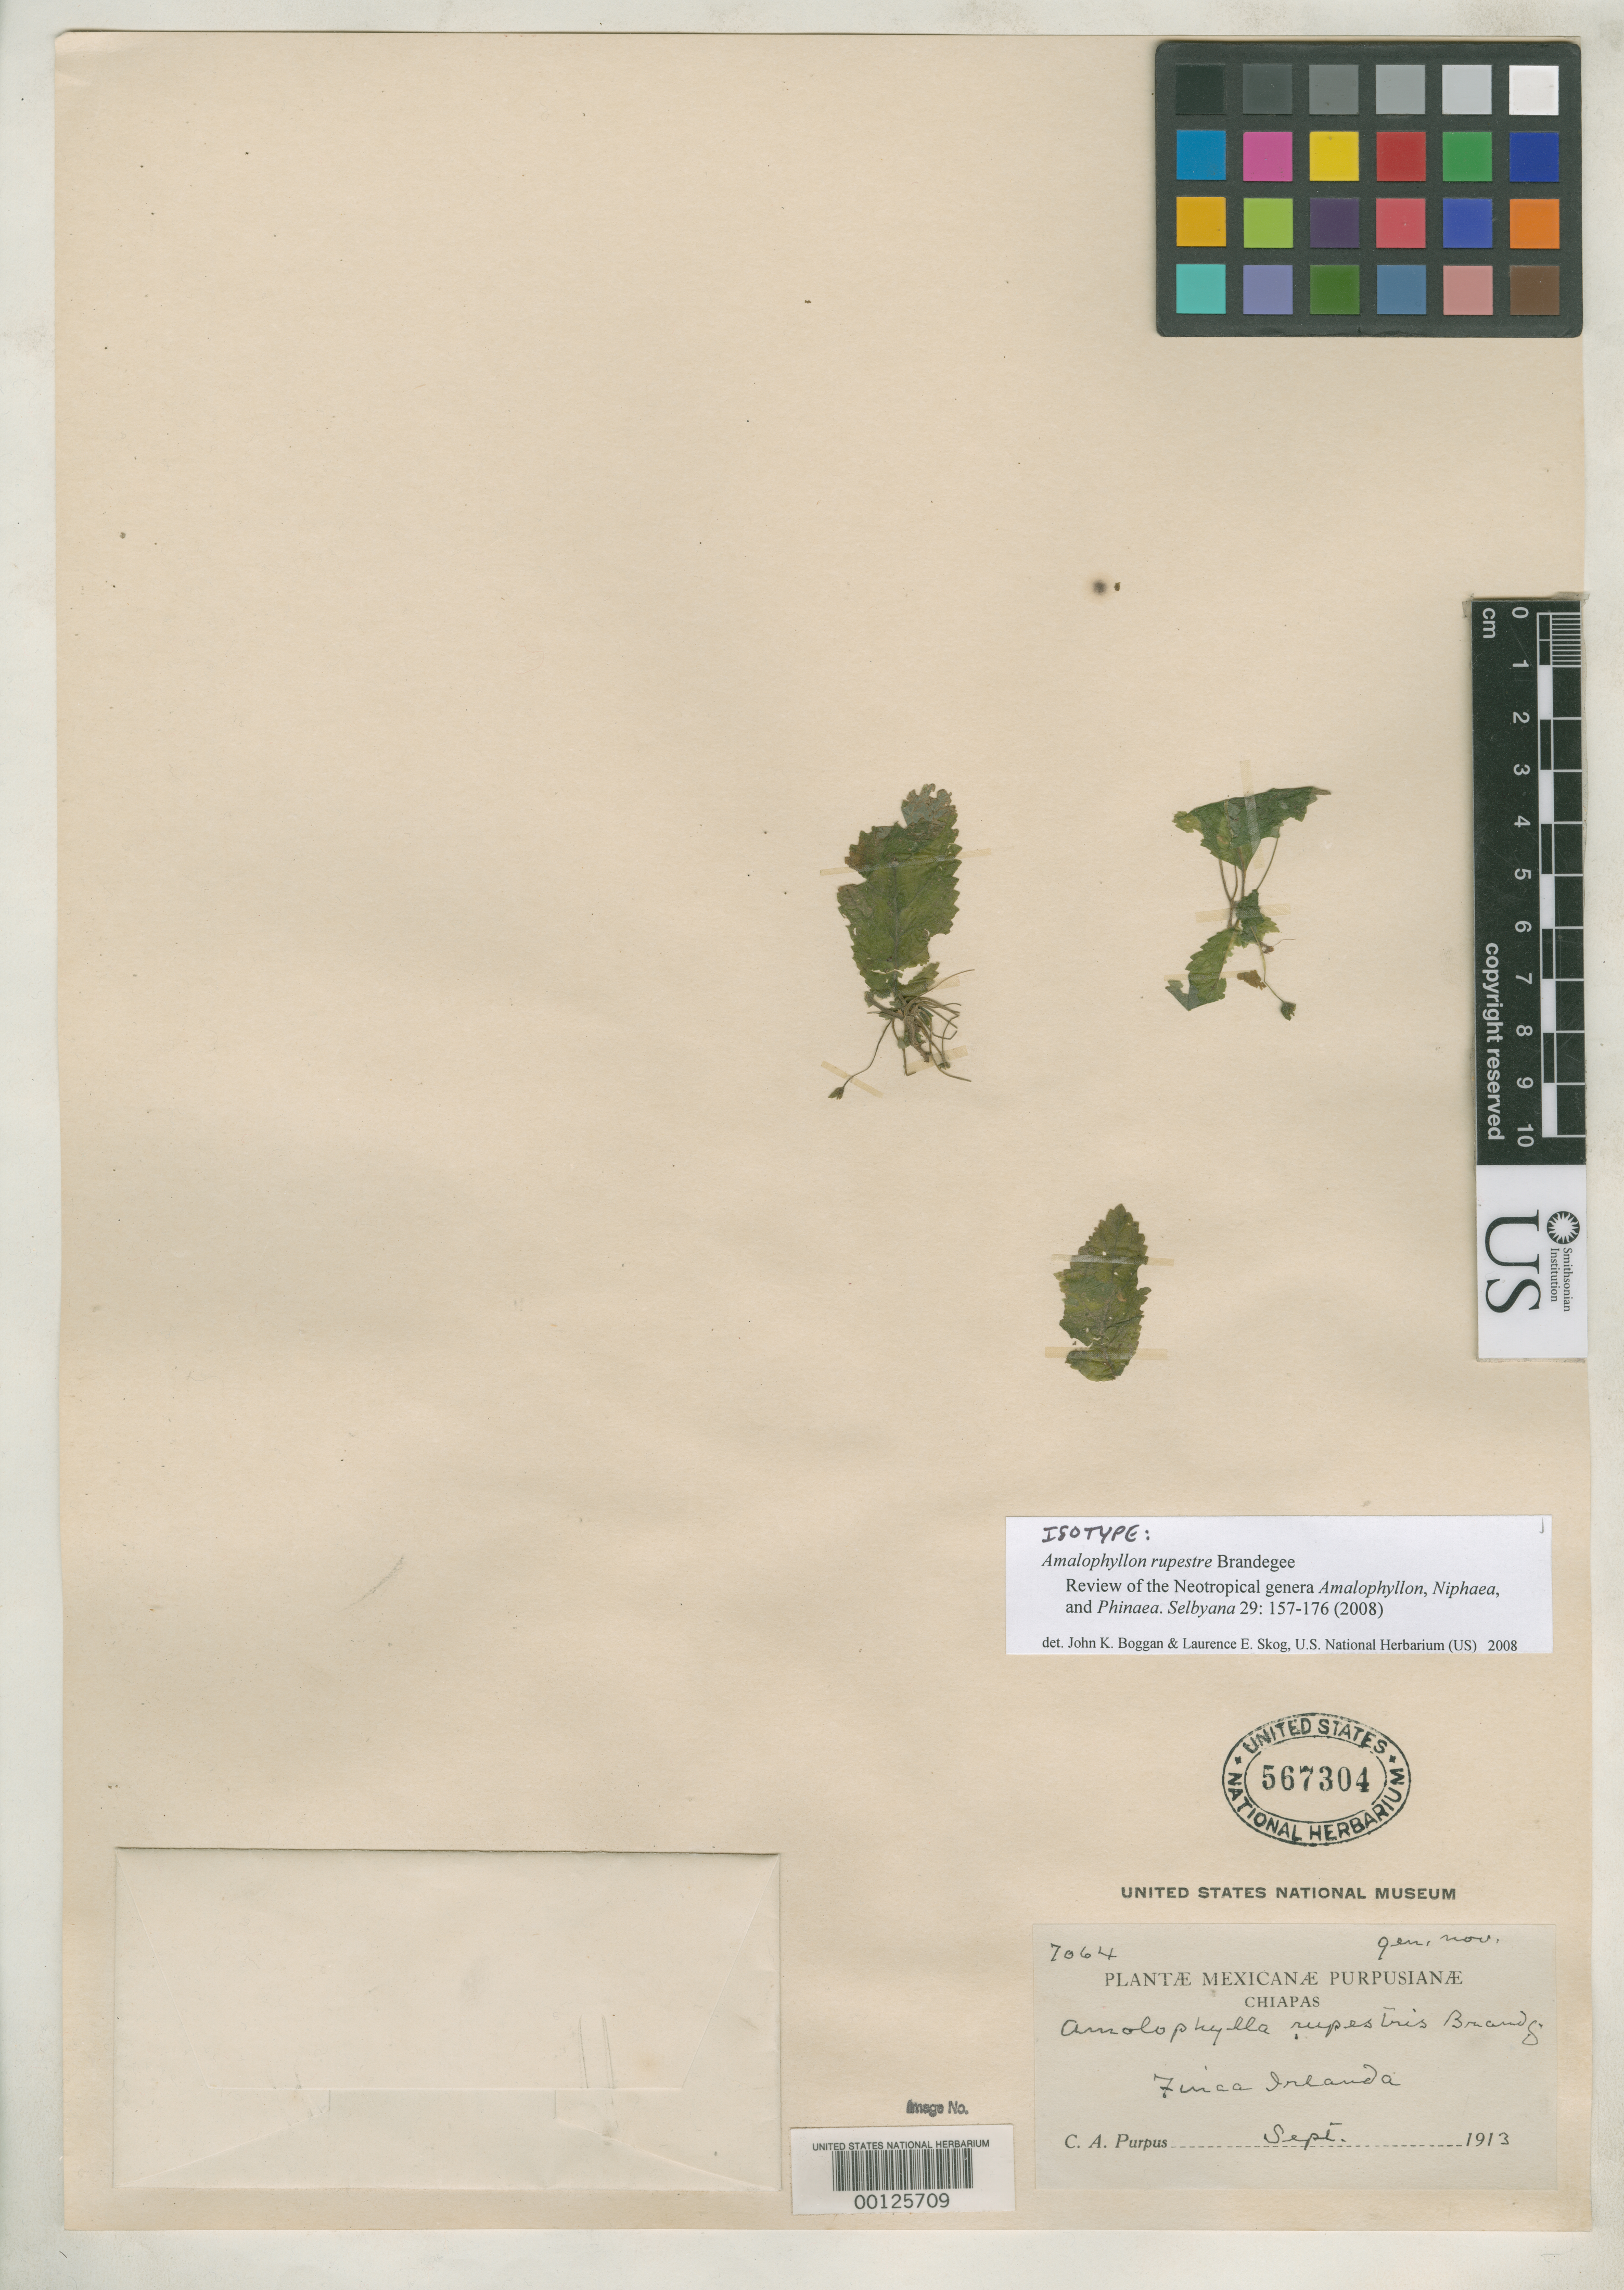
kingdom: Plantae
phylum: Tracheophyta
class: Magnoliopsida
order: Lamiales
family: Gesneriaceae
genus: Amalophyllon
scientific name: Amalophyllon rupestre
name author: Brandegee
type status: Isotype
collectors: C. A. Purpus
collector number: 7064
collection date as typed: Sep 1913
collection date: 1913-09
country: Mexico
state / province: Chiapas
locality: Finca Islanda.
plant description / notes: Genus and species originally described in Scrophulariaceae. See Boggan et al., Selbyana 29: 157-176 (2008).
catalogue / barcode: US 567304